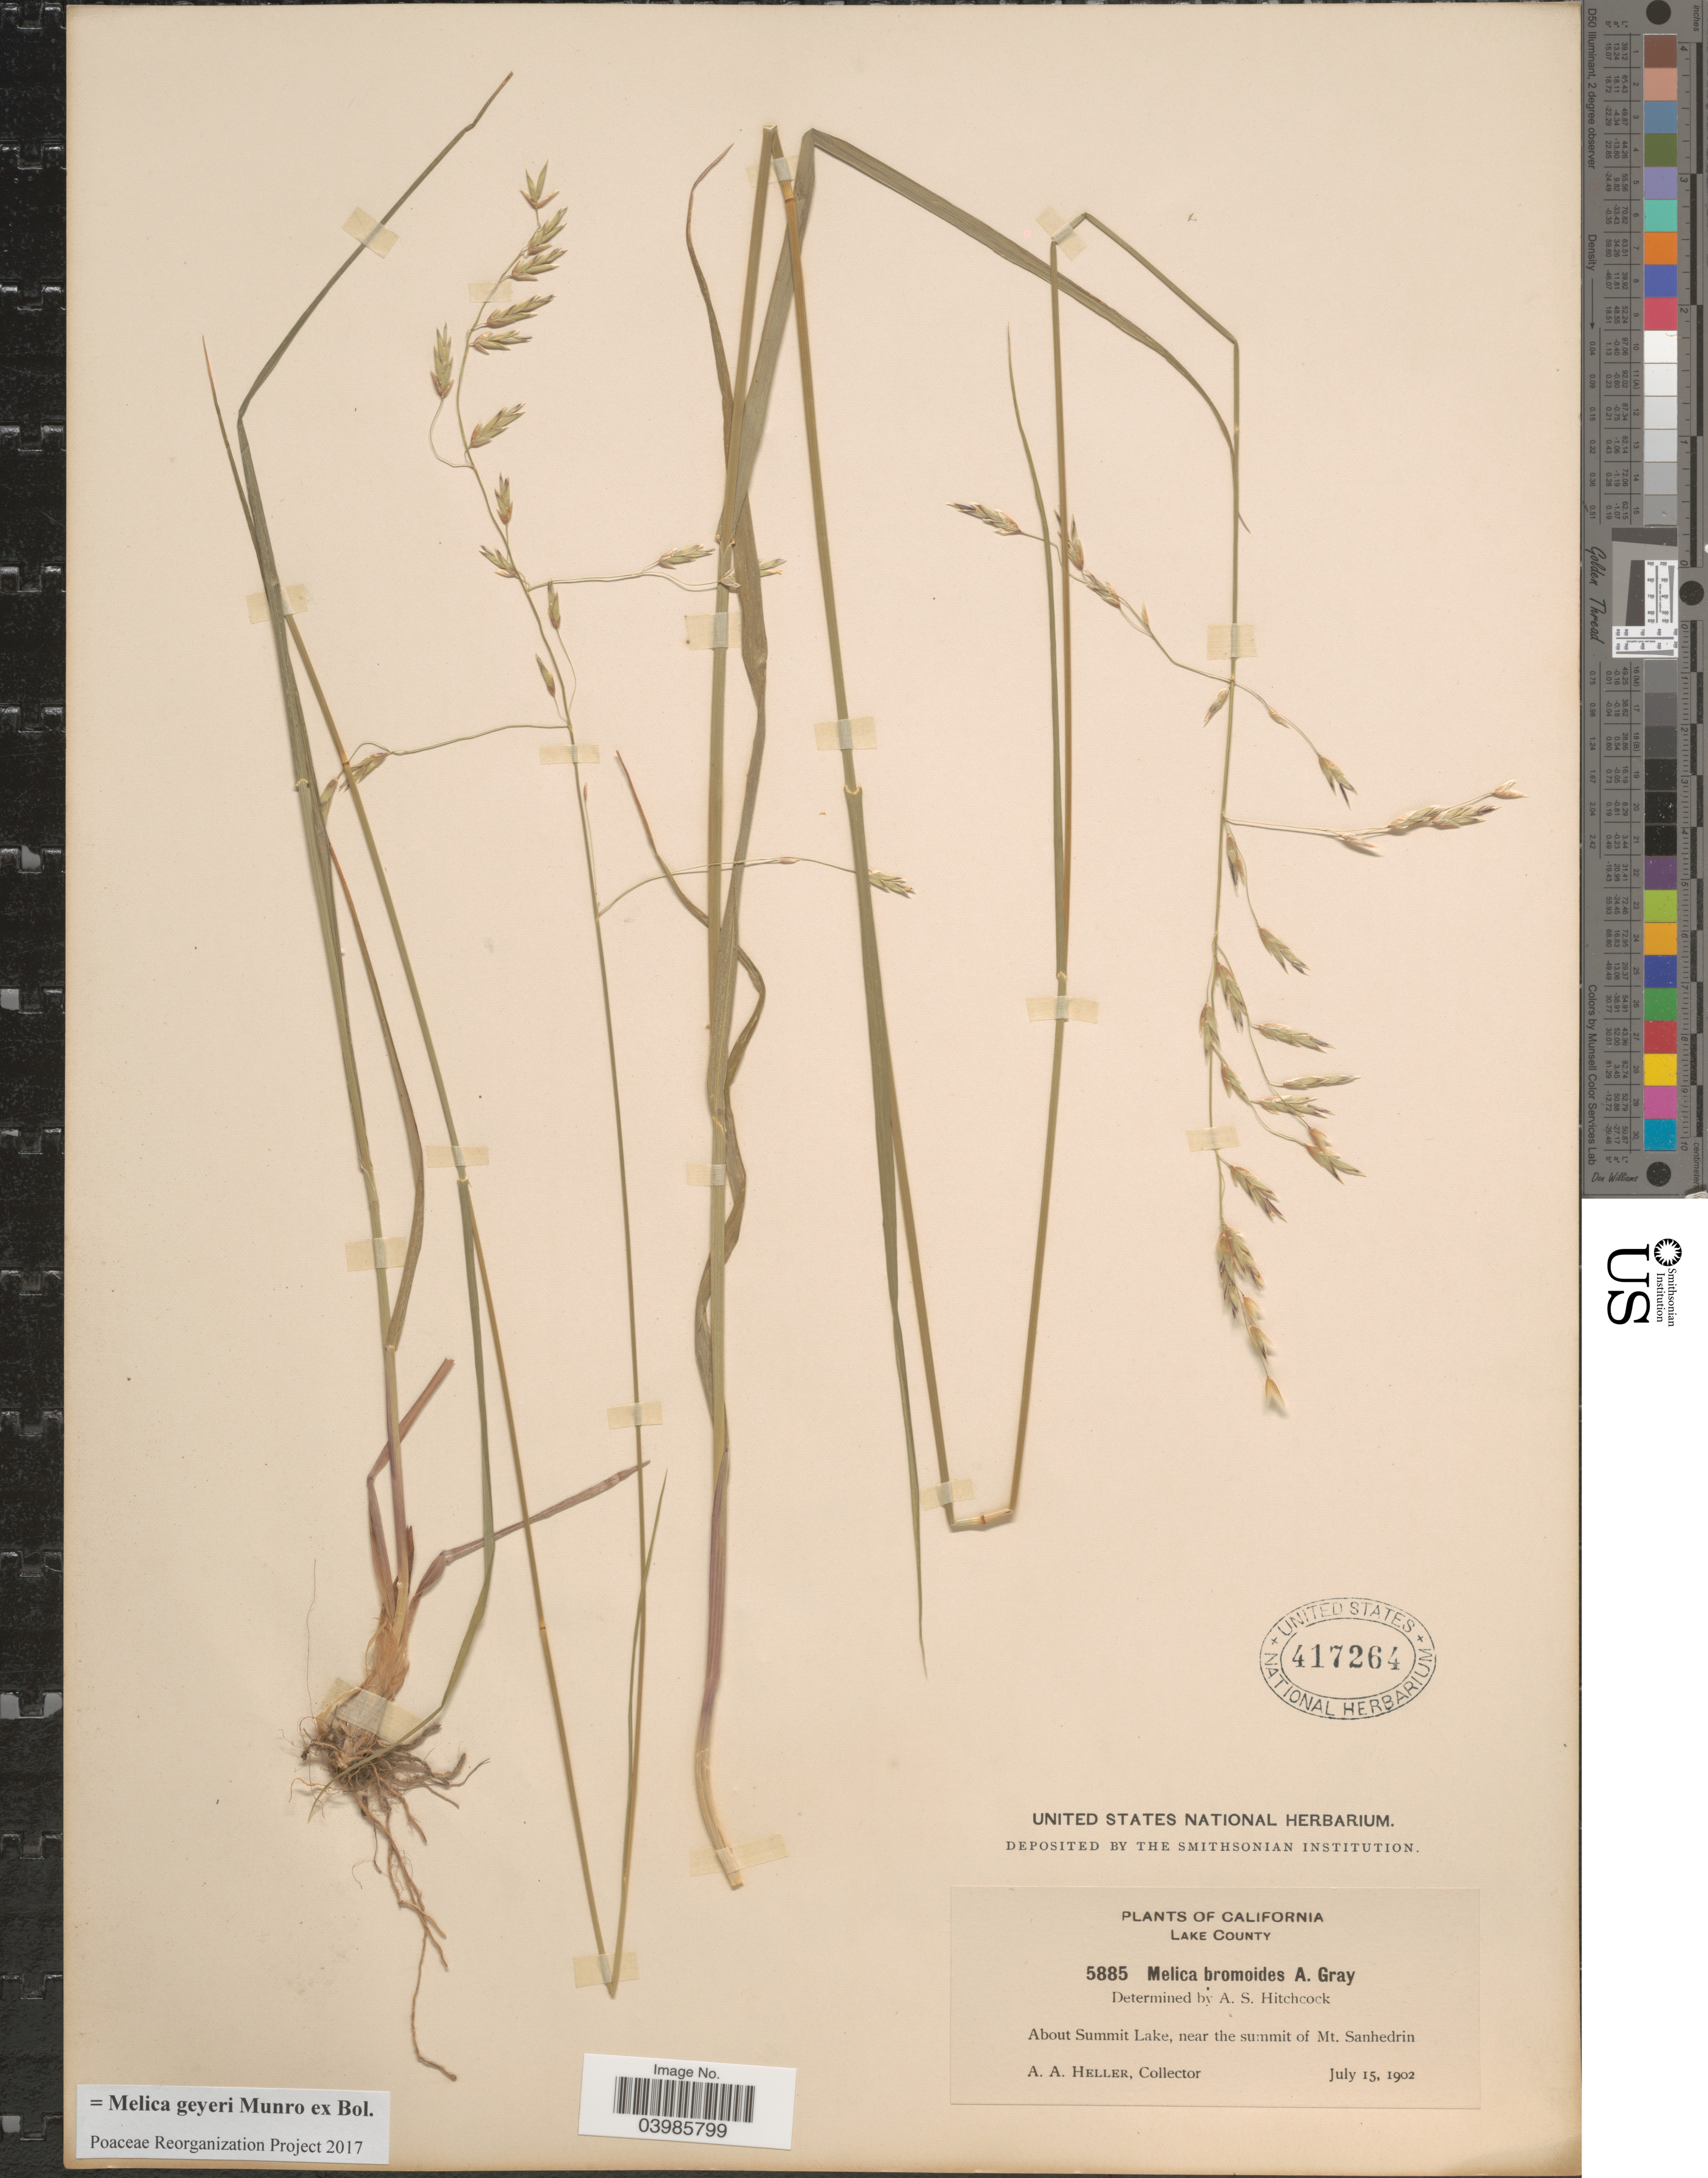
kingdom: Plantae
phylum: Tracheophyta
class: Liliopsida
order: Poales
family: Poaceae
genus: Melica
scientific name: Melica geyeri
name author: Munro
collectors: A. A. Heller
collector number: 5885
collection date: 1902-07-15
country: United States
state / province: California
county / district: Lake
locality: Lake County. About Summit Lake, near the summit of Mt. Sanhedrin.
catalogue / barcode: US 417264